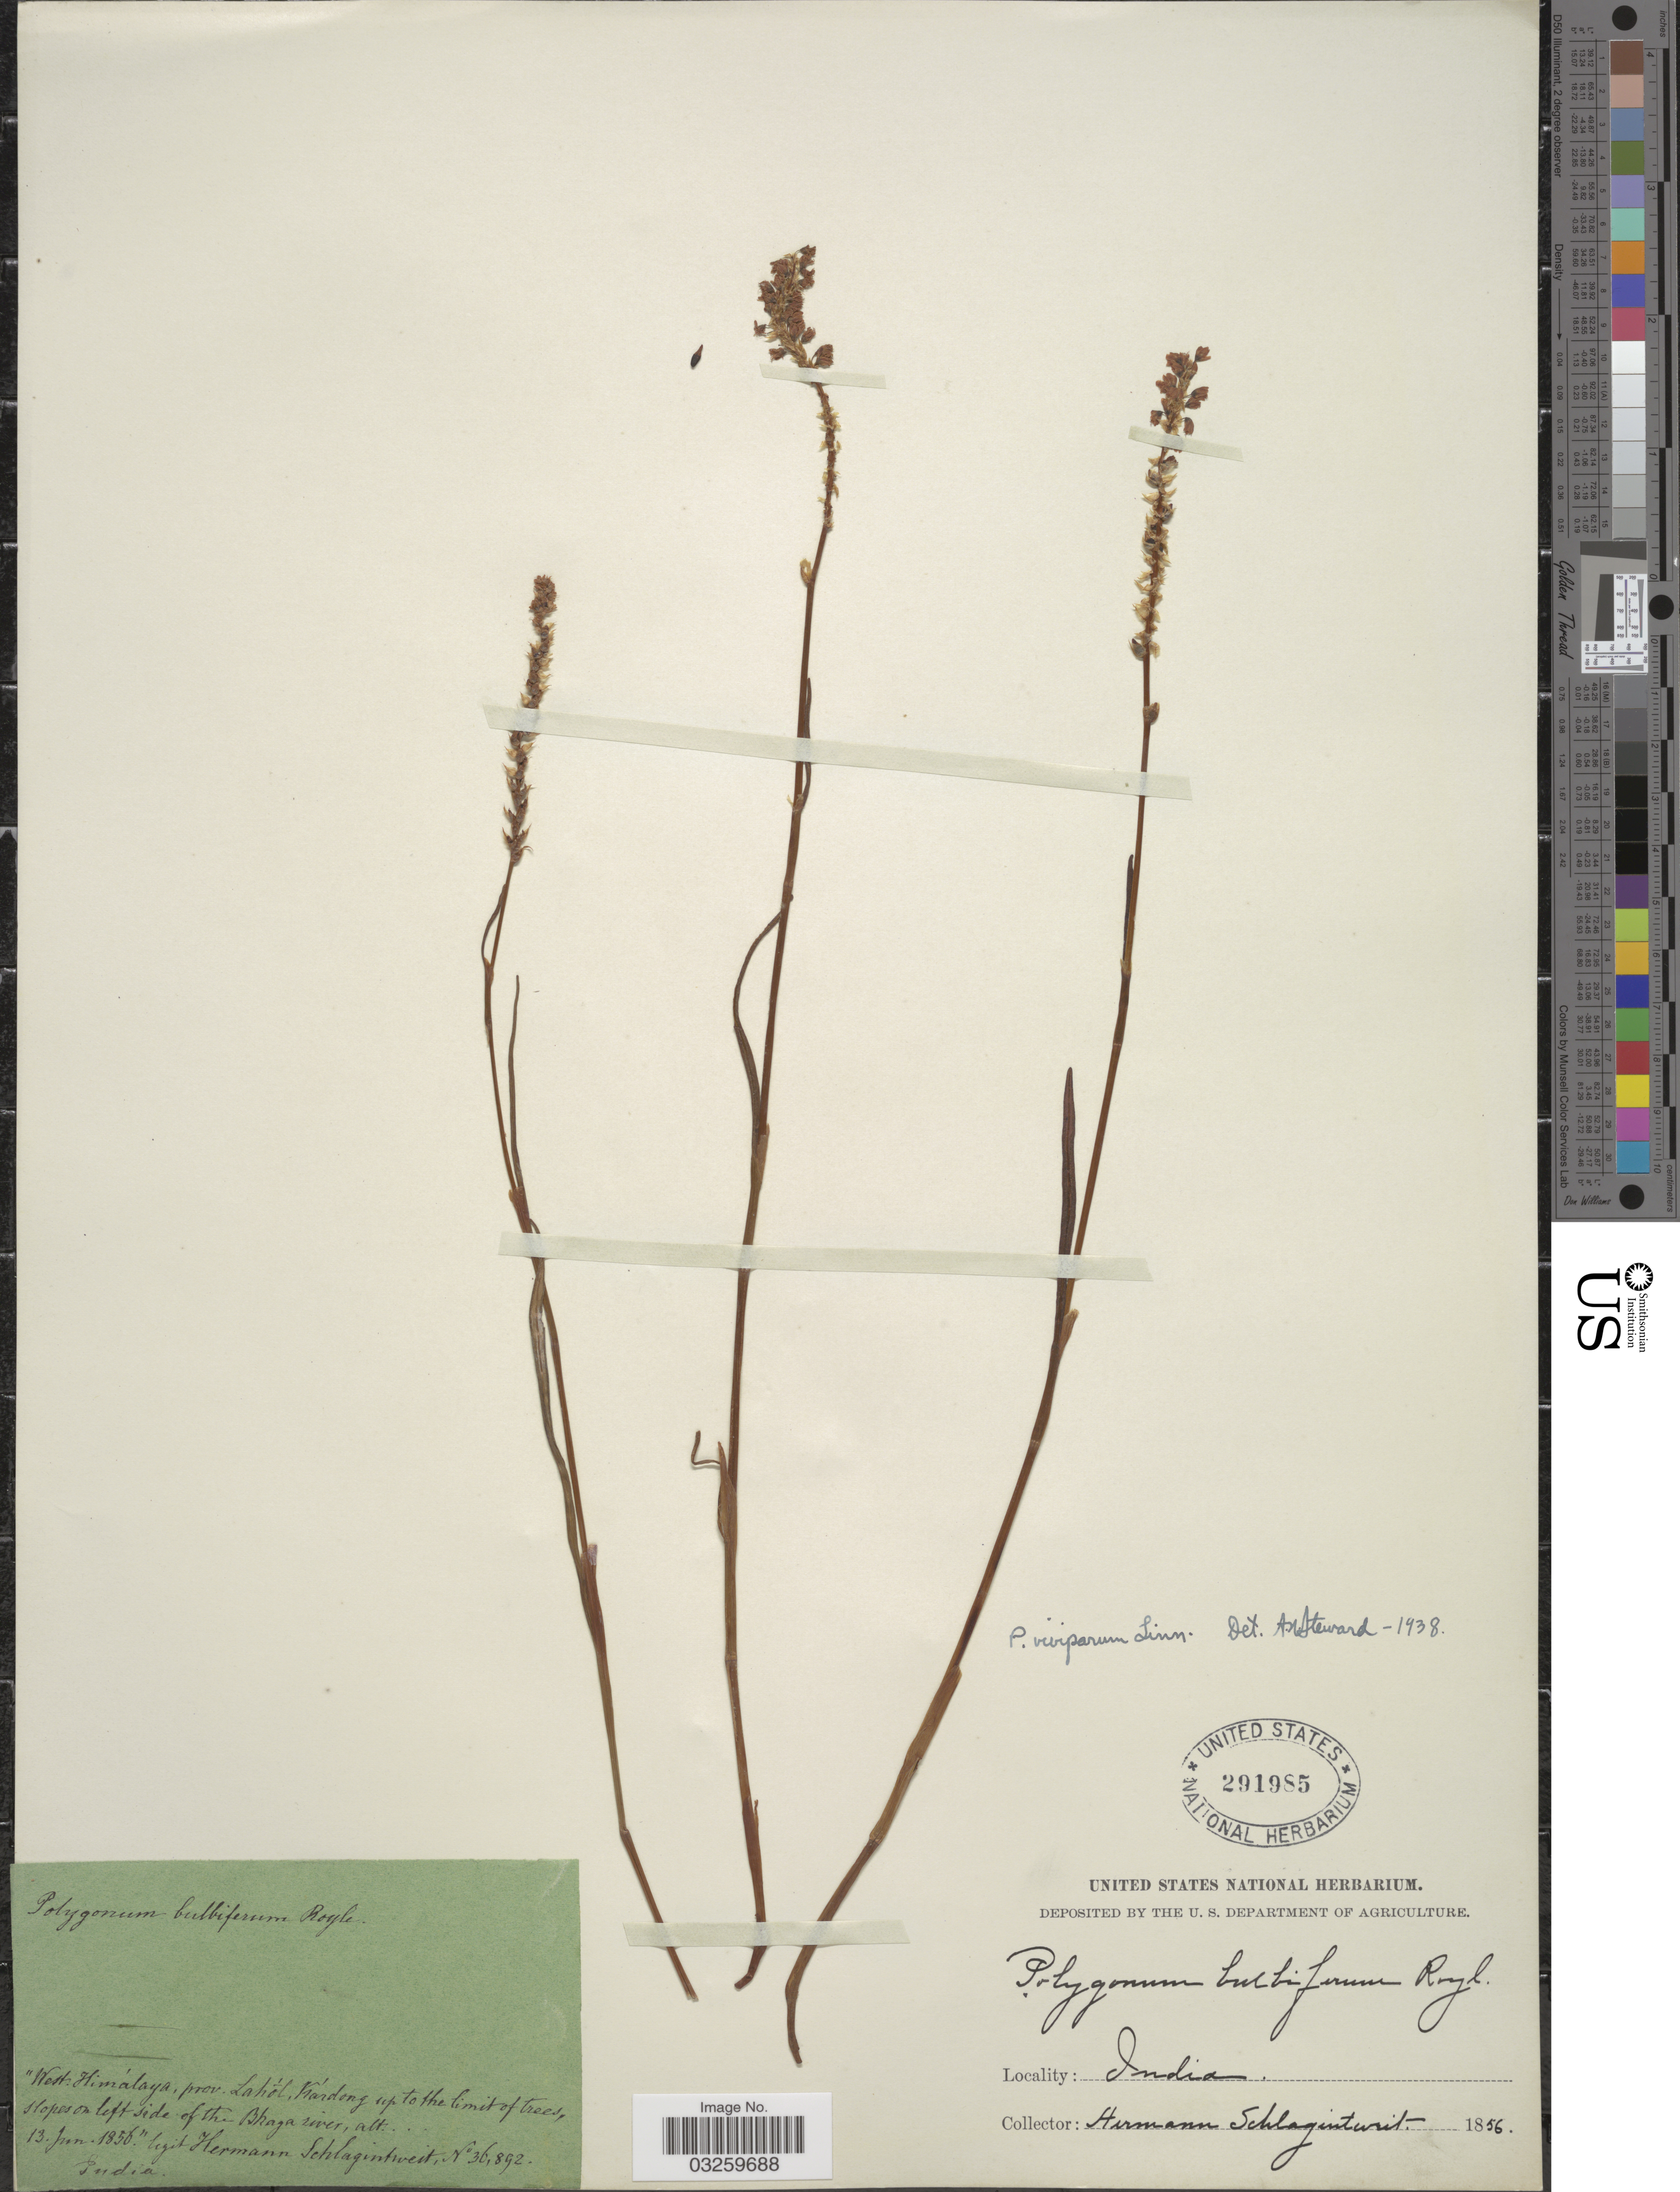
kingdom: Plantae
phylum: Tracheophyta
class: Magnoliopsida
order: Caryophyllales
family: Polygonaceae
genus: Bistorta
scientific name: Bistorta vivipara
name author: (L.) Delarbre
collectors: H. A. von Schlagintweit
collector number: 36892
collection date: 1856-06-13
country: India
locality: West Himalaya, prov. Lahol, Kardong up to the limit of trees, slopes on left side of the Bhaga river.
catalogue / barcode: US 291985